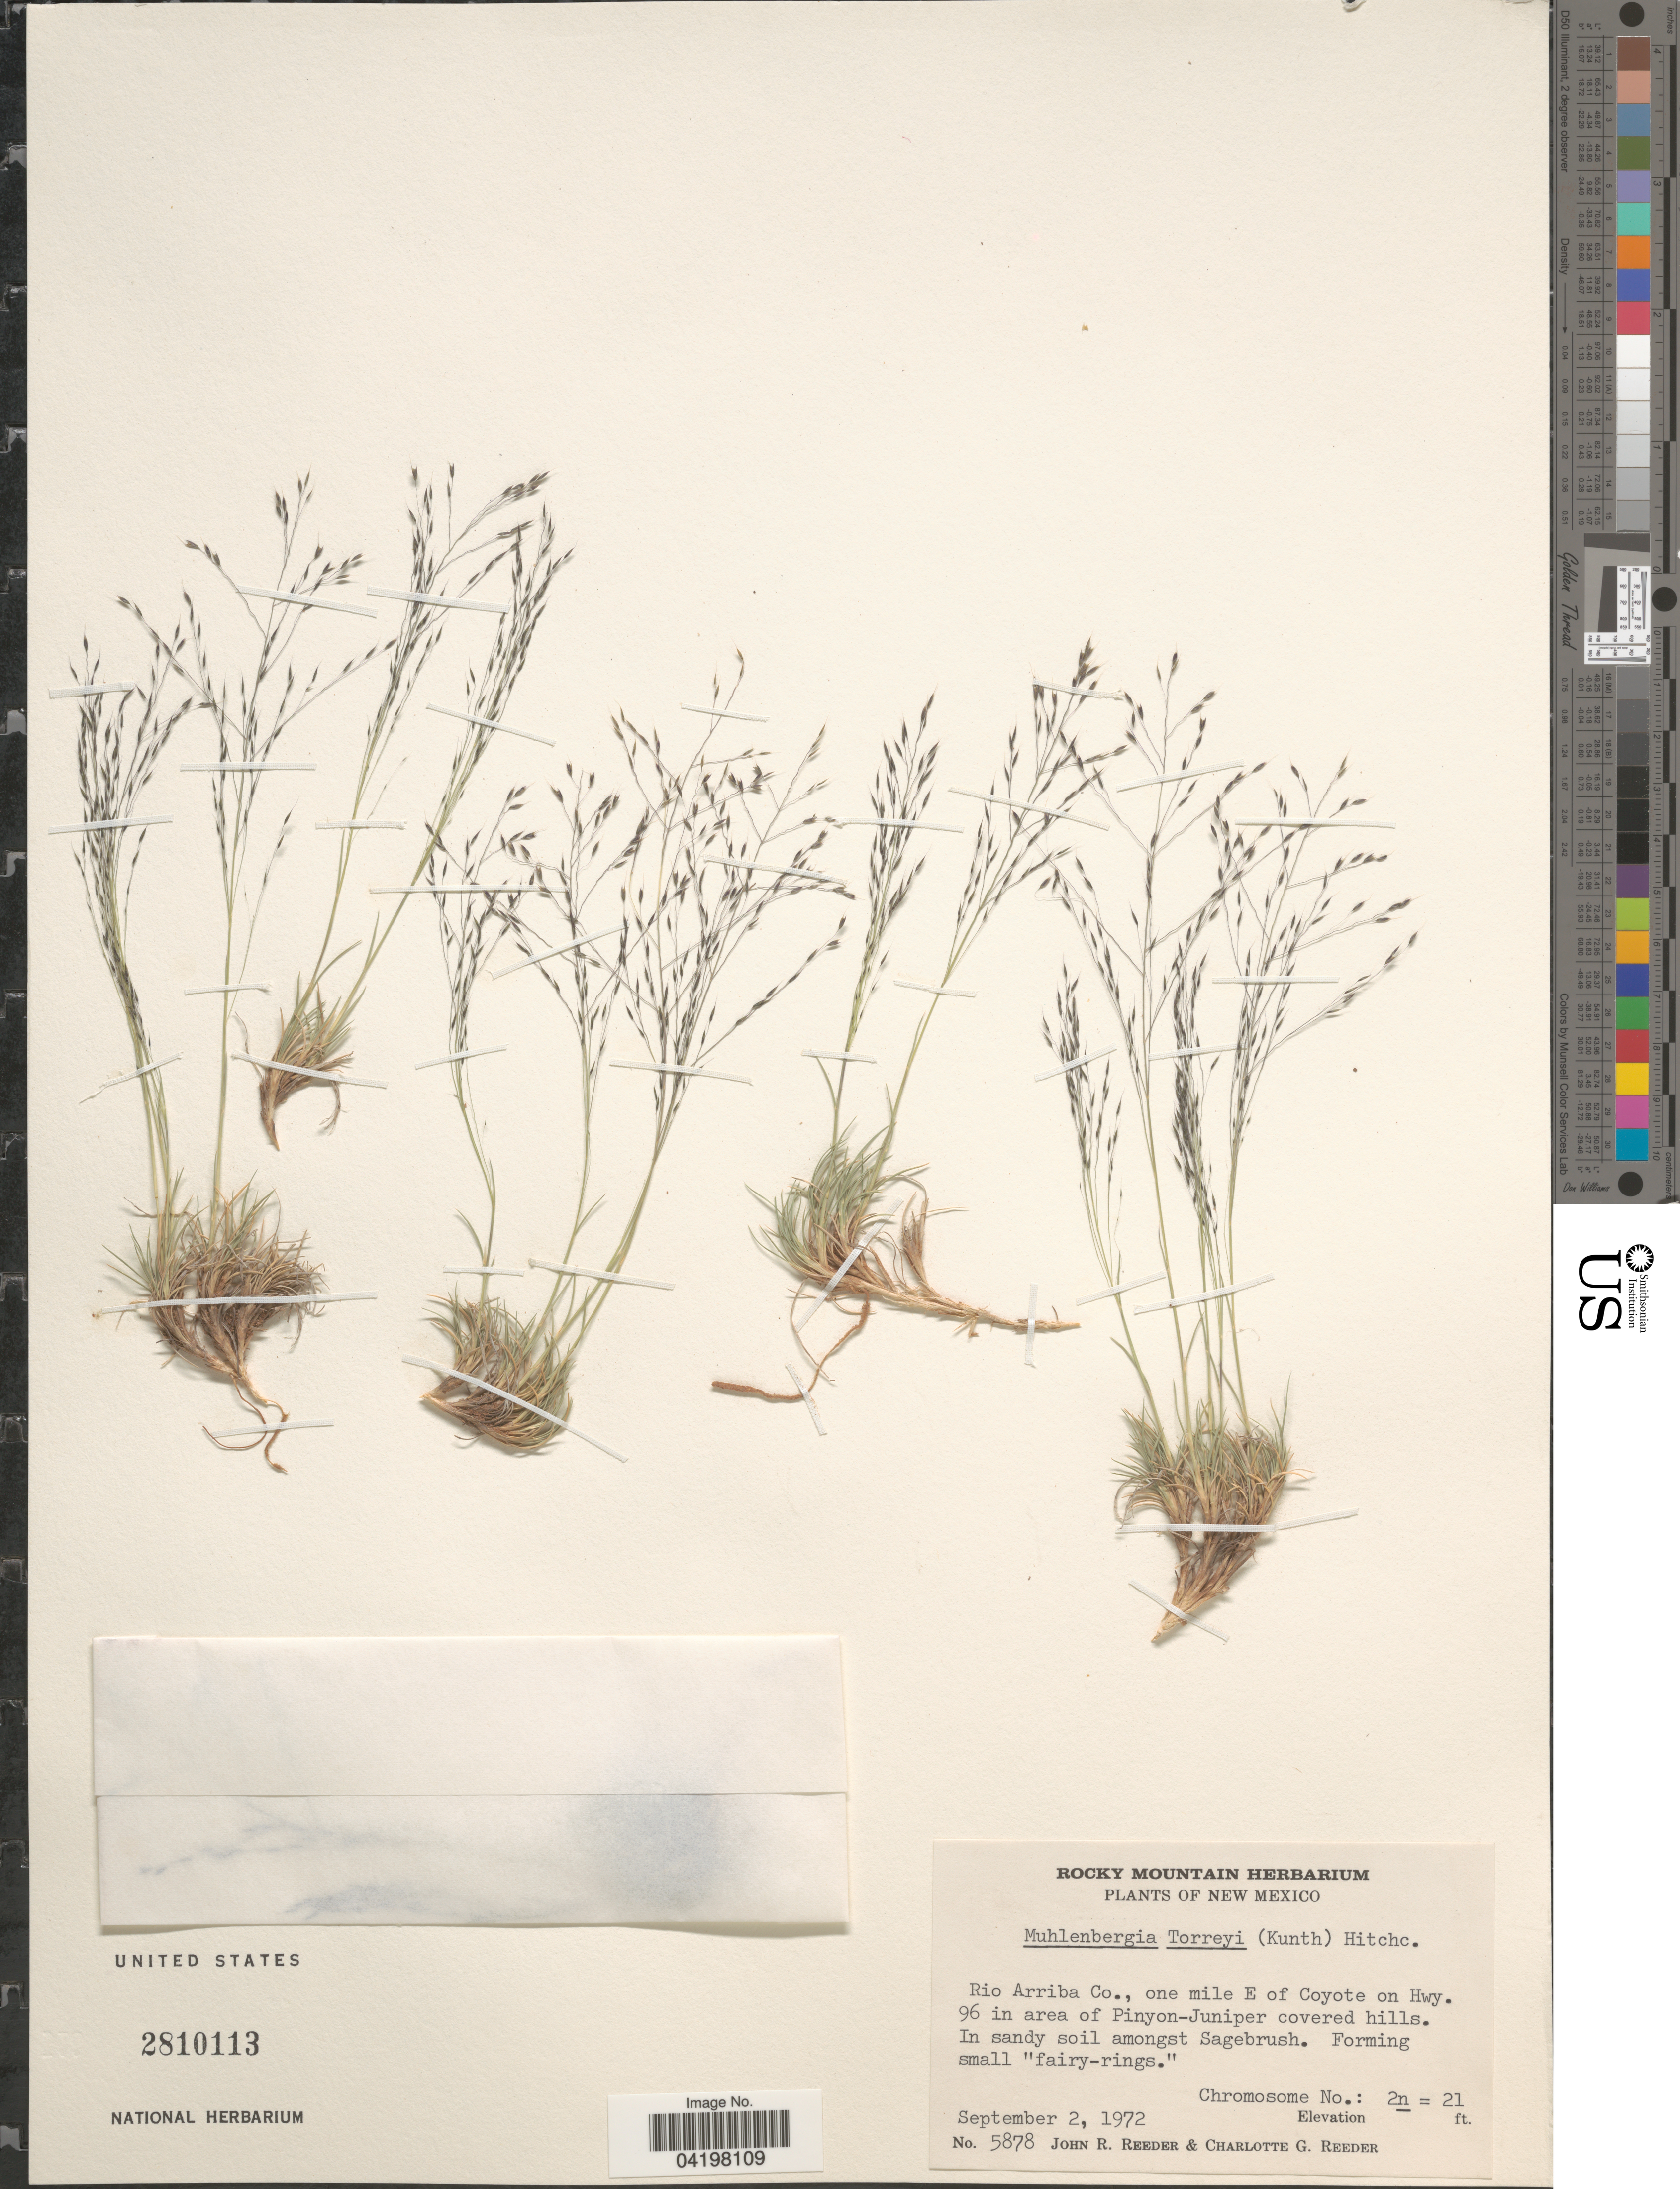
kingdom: Plantae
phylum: Tracheophyta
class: Liliopsida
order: Poales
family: Poaceae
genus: Muhlenbergia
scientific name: Muhlenbergia torreyi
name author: (Kunth) Hitchc. ex Bush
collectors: J. R. Reeder & C. G. Reeder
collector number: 5878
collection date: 1972-09-02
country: United States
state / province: New Mexico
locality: Rio Arriba Co., one mile E of Coyote on Hwy. 96 in area of Pinyon-Juniper covered hills.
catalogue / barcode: US 2810113